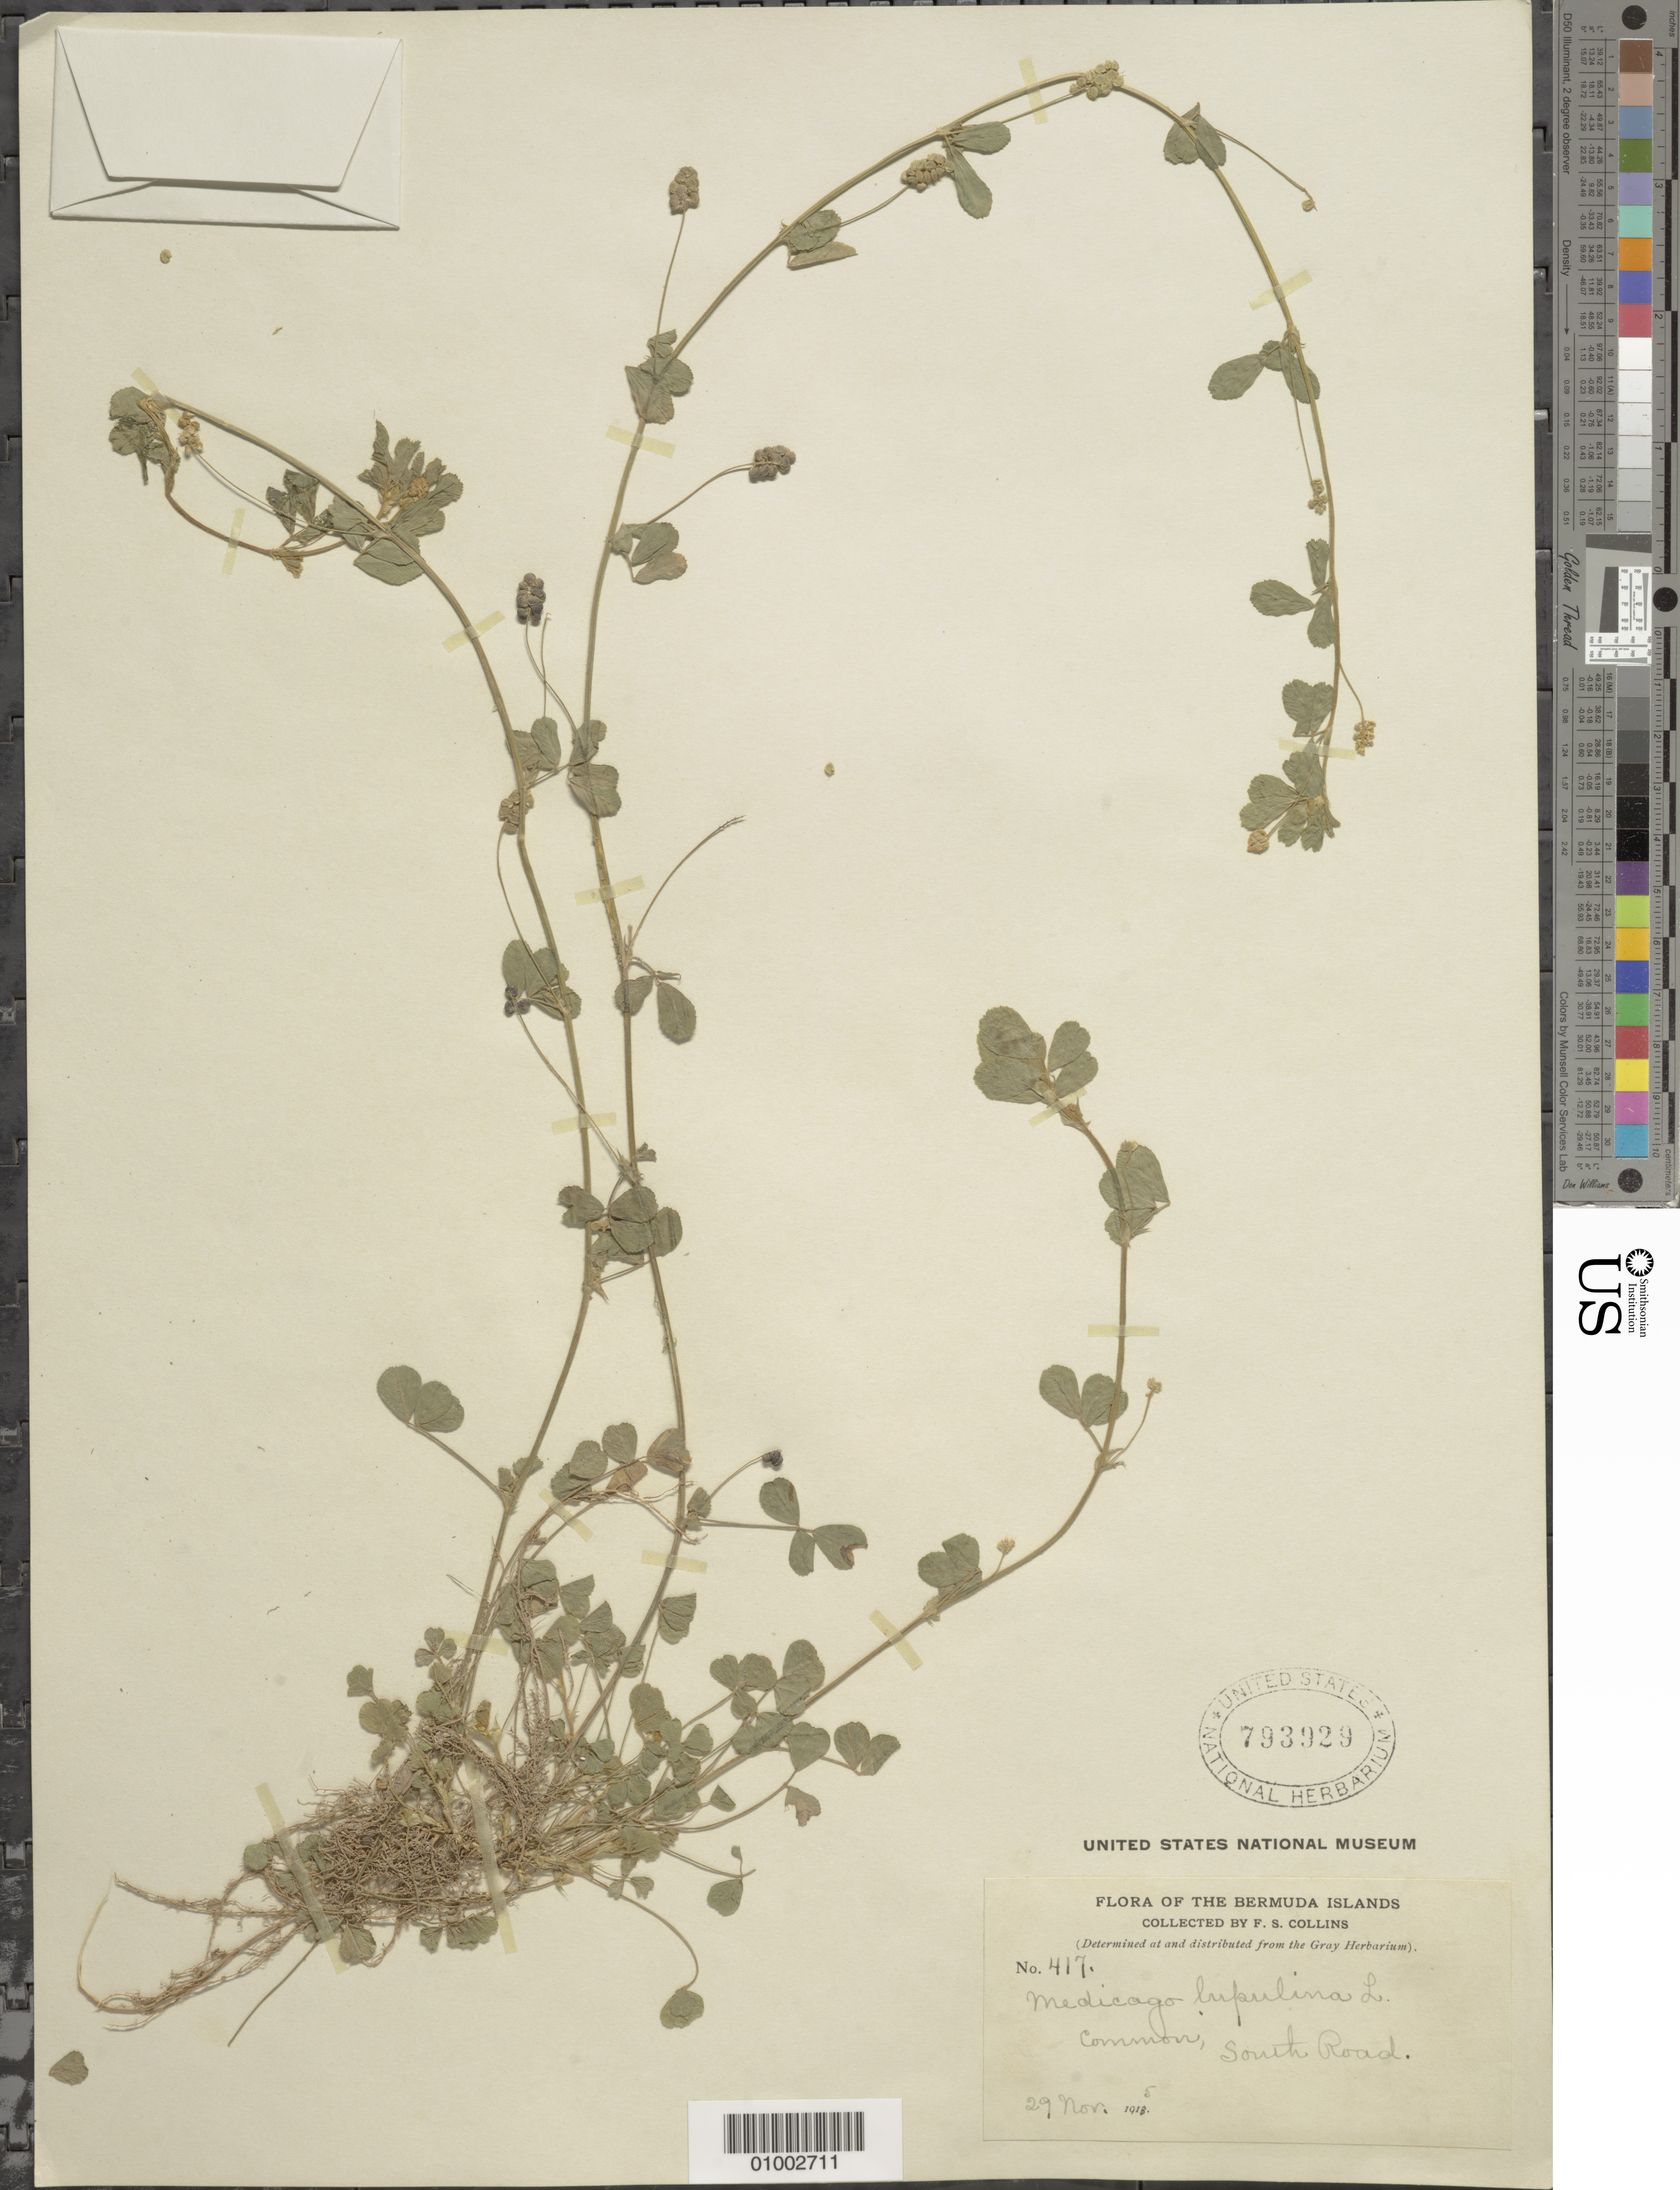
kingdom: Plantae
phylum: Tracheophyta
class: Magnoliopsida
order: Fabales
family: Fabaceae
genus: Medicago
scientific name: Medicago lupulina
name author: L.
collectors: F. Collins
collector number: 417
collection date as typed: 29 Nov 1915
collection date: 1915-11-29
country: Bermuda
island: Bermuda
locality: South Road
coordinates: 0 N, 0 E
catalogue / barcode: US 793929